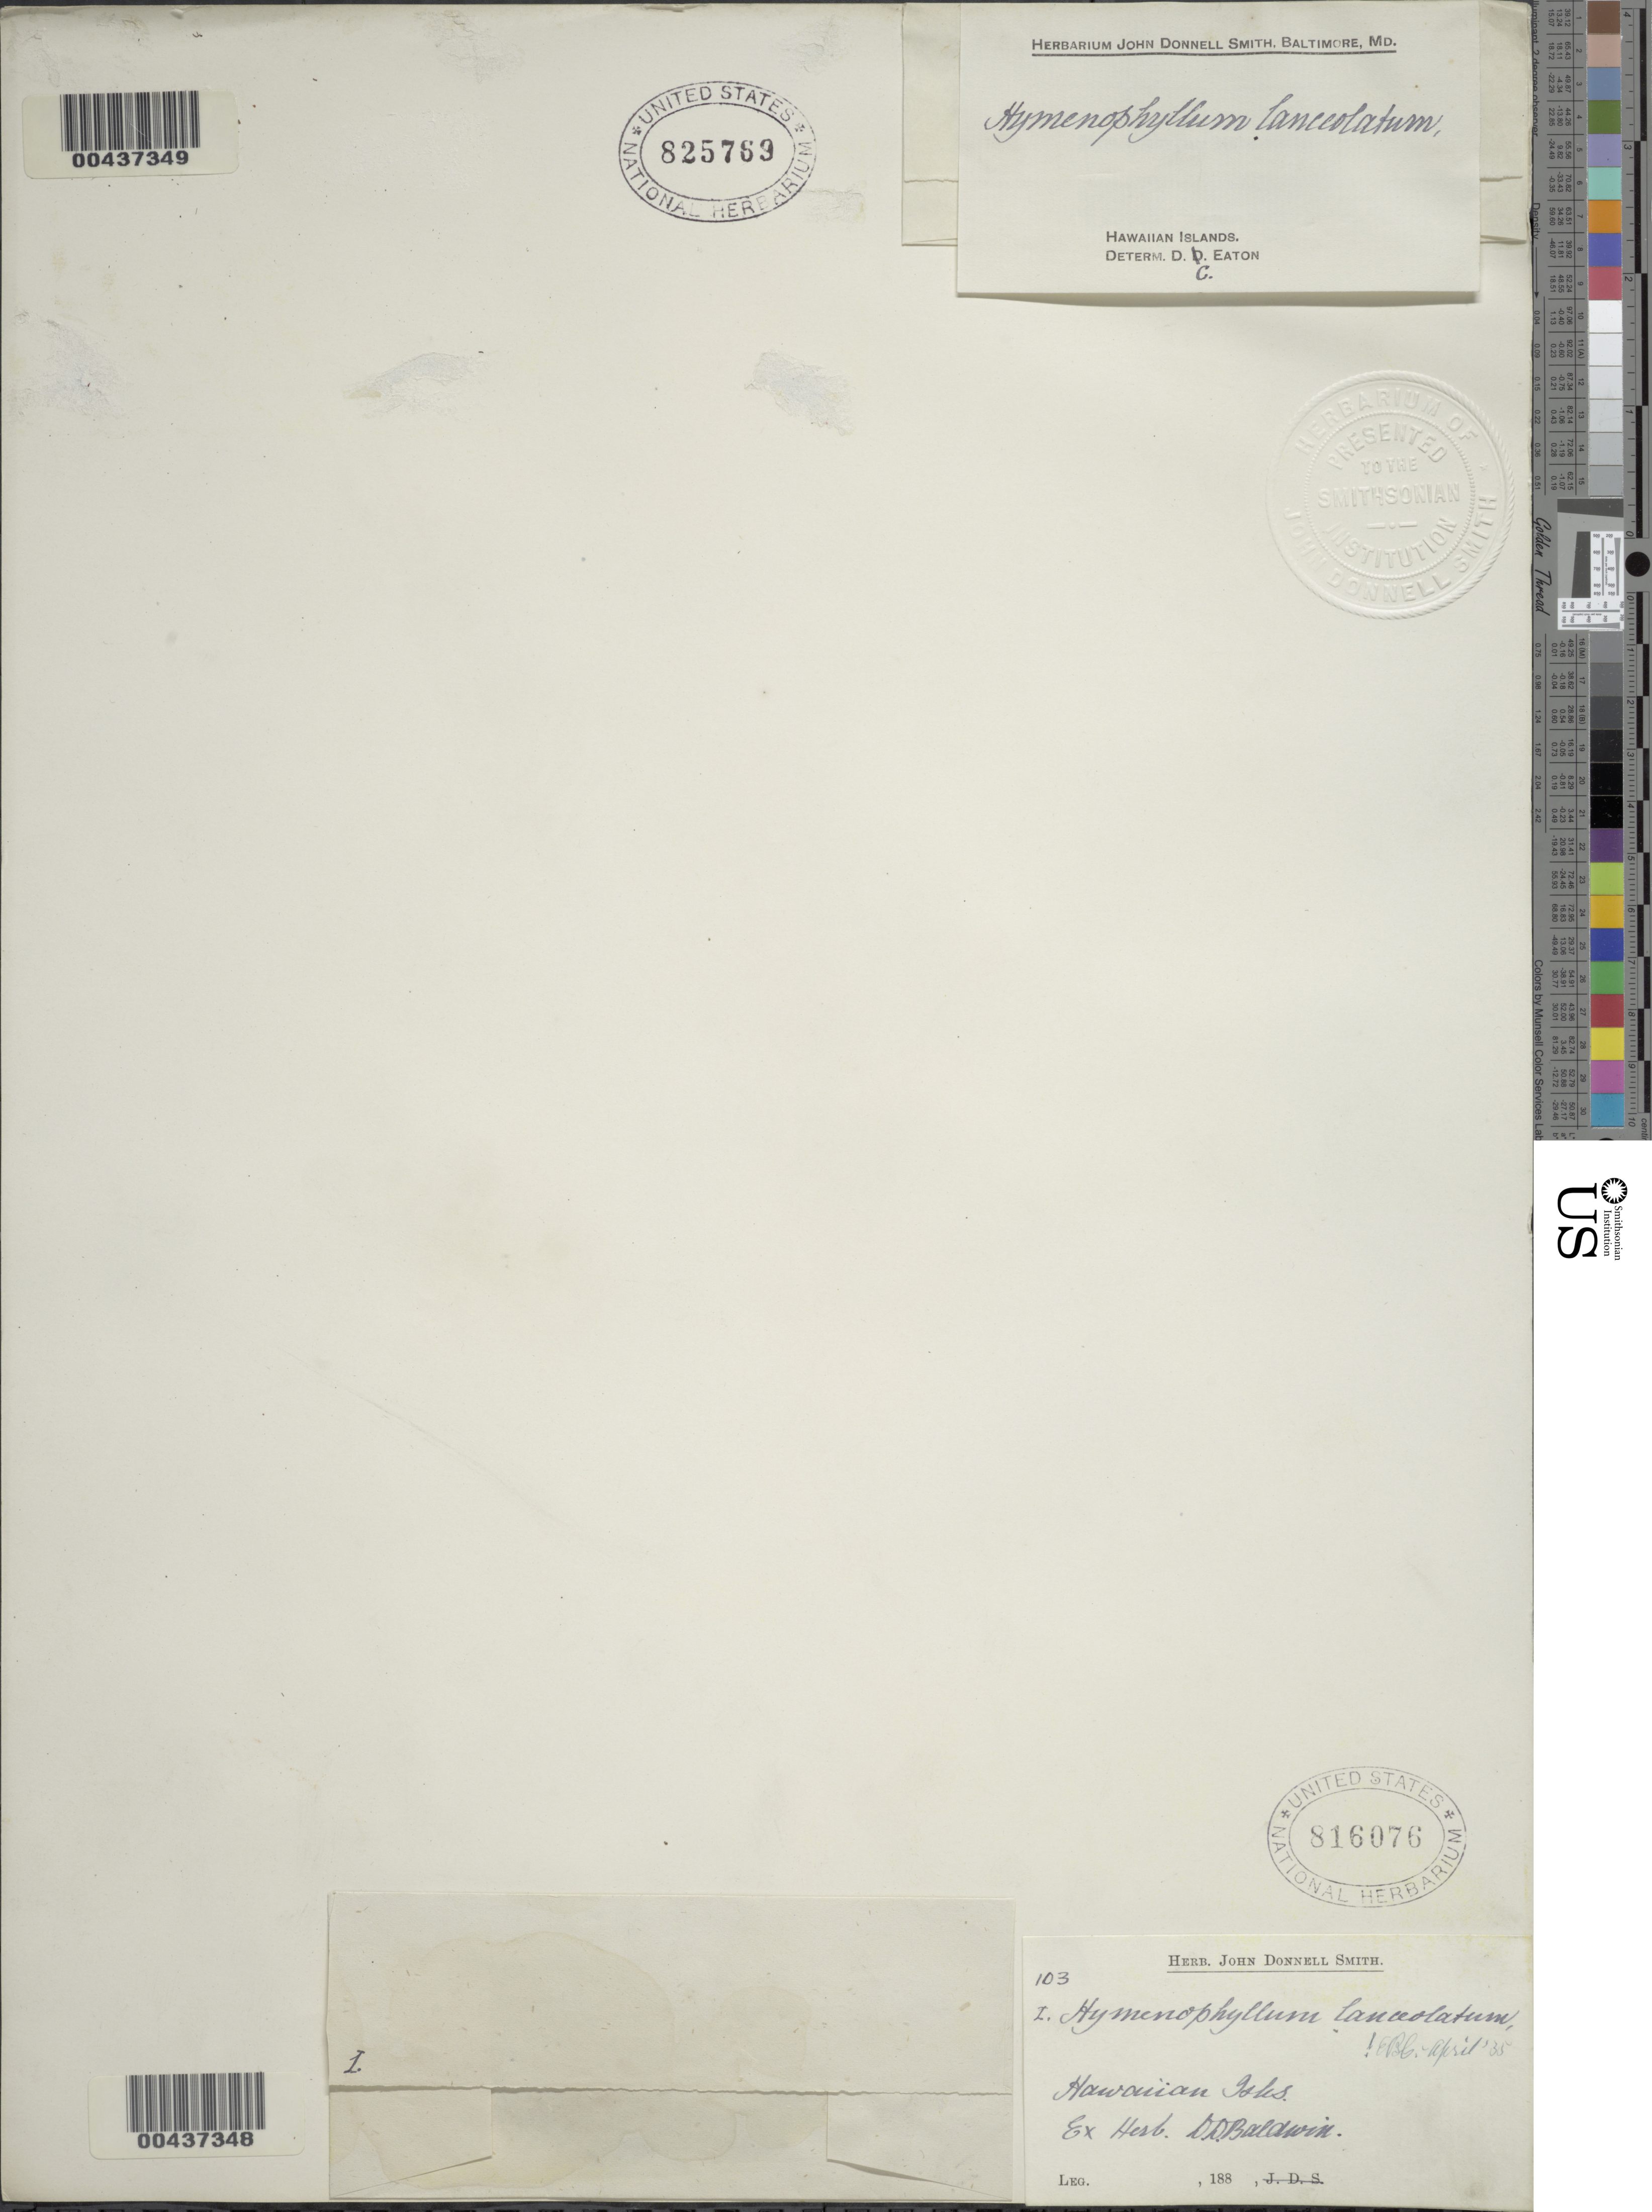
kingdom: Plantae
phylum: Tracheophyta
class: Polypodiopsida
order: Hymenophyllales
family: Hymenophyllaceae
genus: Hymenophyllum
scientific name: Hymenophyllum lanceolatum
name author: Hook. & Arn.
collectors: J. Donnell Smith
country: United States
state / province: Hawaii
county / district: Hawaii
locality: Hawaiian Islands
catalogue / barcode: US 825769